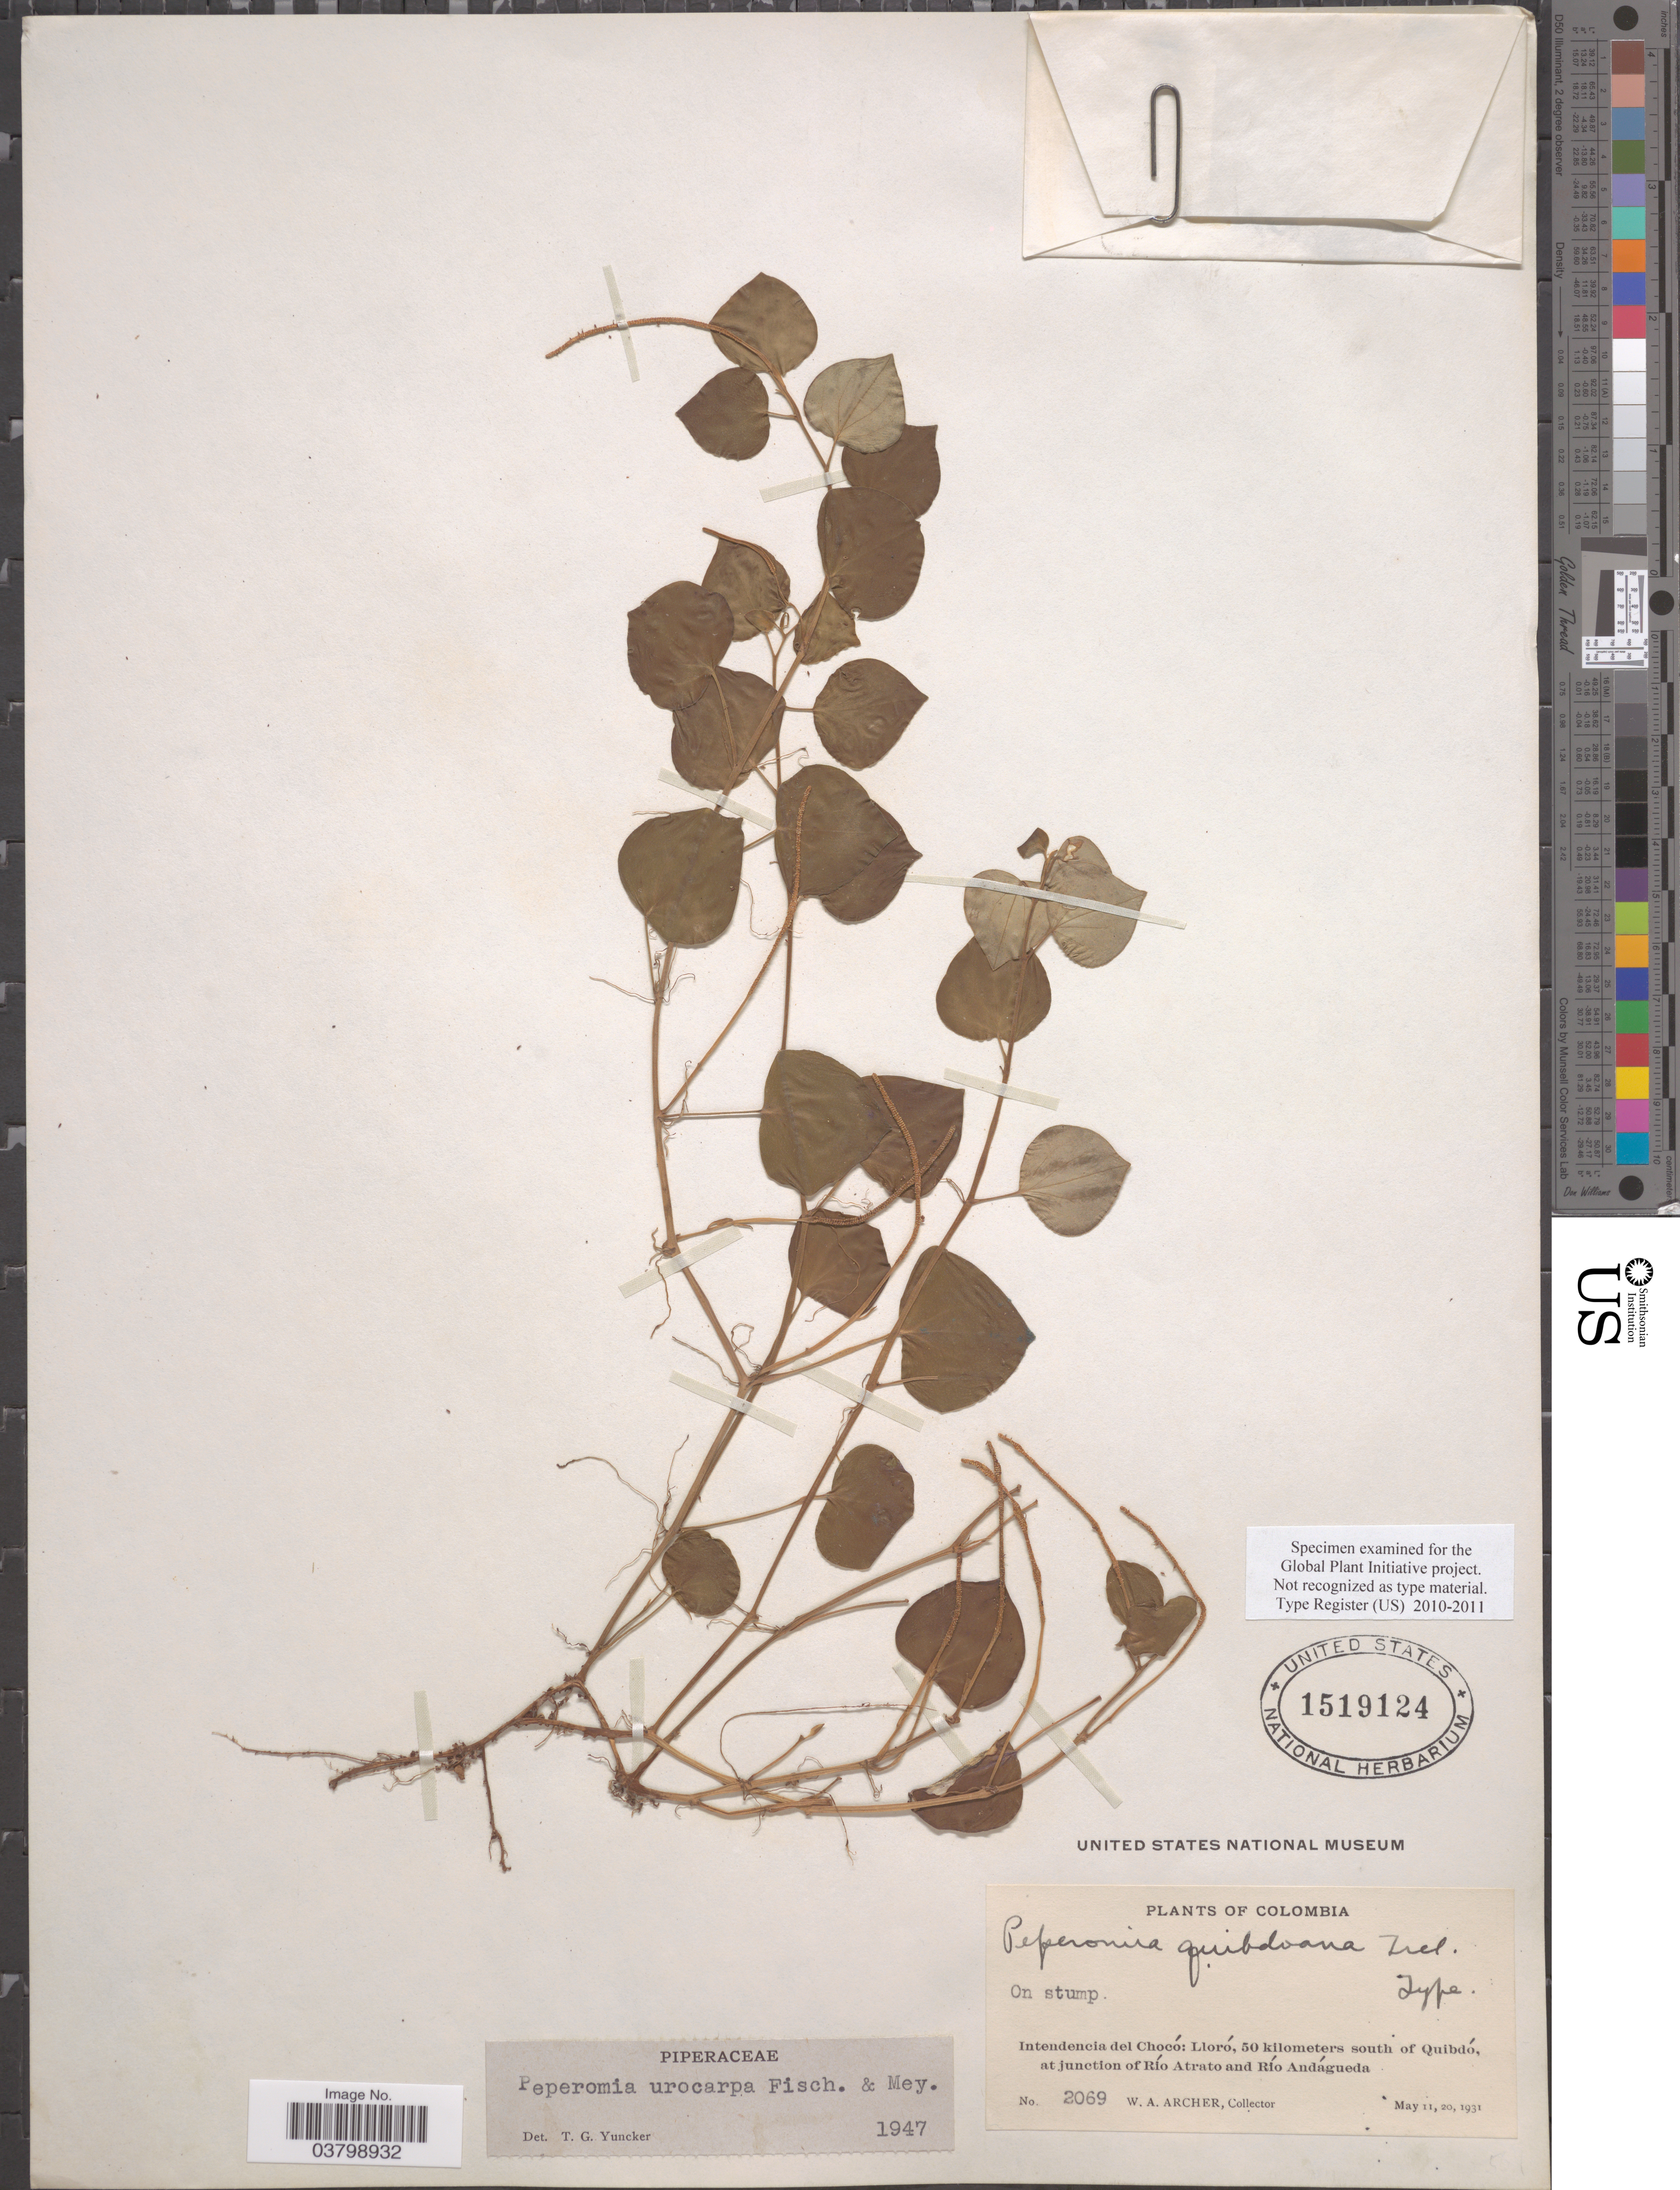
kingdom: Plantae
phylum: Tracheophyta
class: Magnoliopsida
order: Piperales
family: Piperaceae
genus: Peperomia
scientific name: Peperomia urocarpa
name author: Fisch. & C.A. Mey.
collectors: W. Archer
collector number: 2069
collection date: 1931-05-11/1931-05-20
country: Colombia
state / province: Chocó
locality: Intendencia del Chocó; Lloró, 50 kilometers south of Quibdó, at junction of Río Atrato and Río Andágueda.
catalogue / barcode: US 1519124